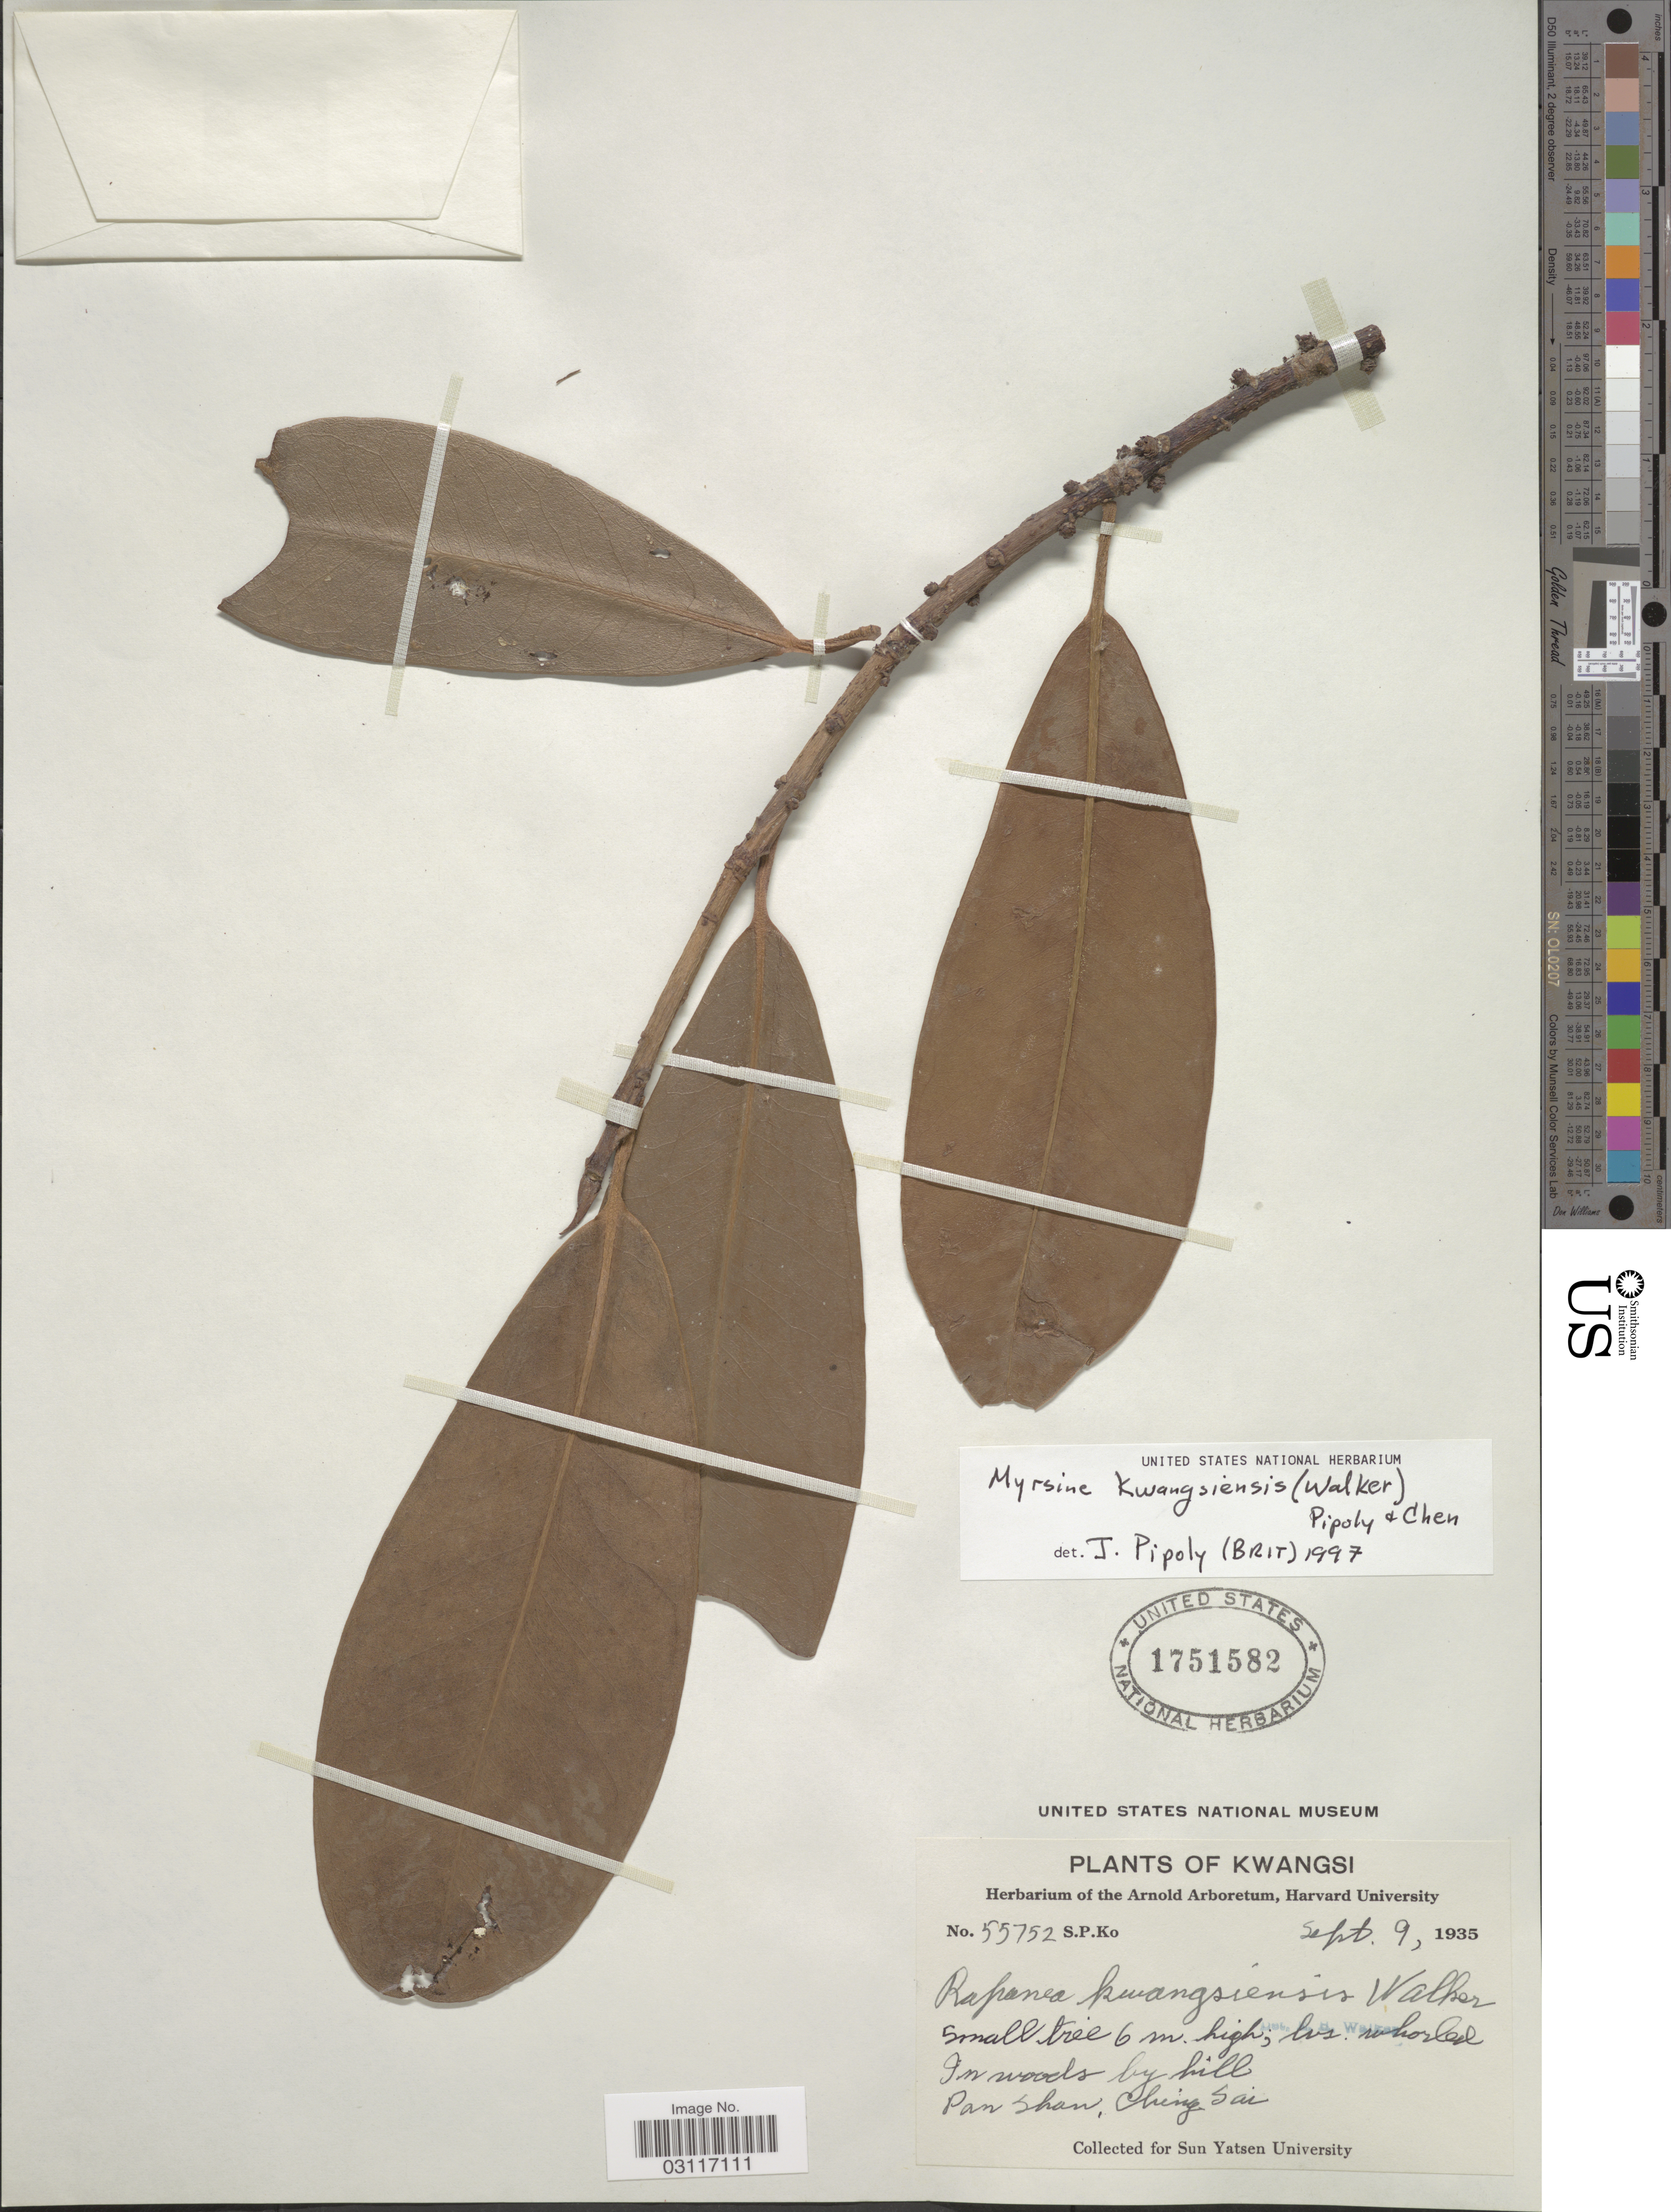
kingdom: Plantae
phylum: Tracheophyta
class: Magnoliopsida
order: Ericales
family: Primulaceae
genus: Myrsine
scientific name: Myrsine kwangsiensis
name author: (E. Walker) Pipoly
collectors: S. P. Ko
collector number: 55752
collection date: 1935-09-09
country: China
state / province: Guangxi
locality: Kwangsi. In woods by hill. Pan Shan, Ching Sai.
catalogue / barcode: US 1751582